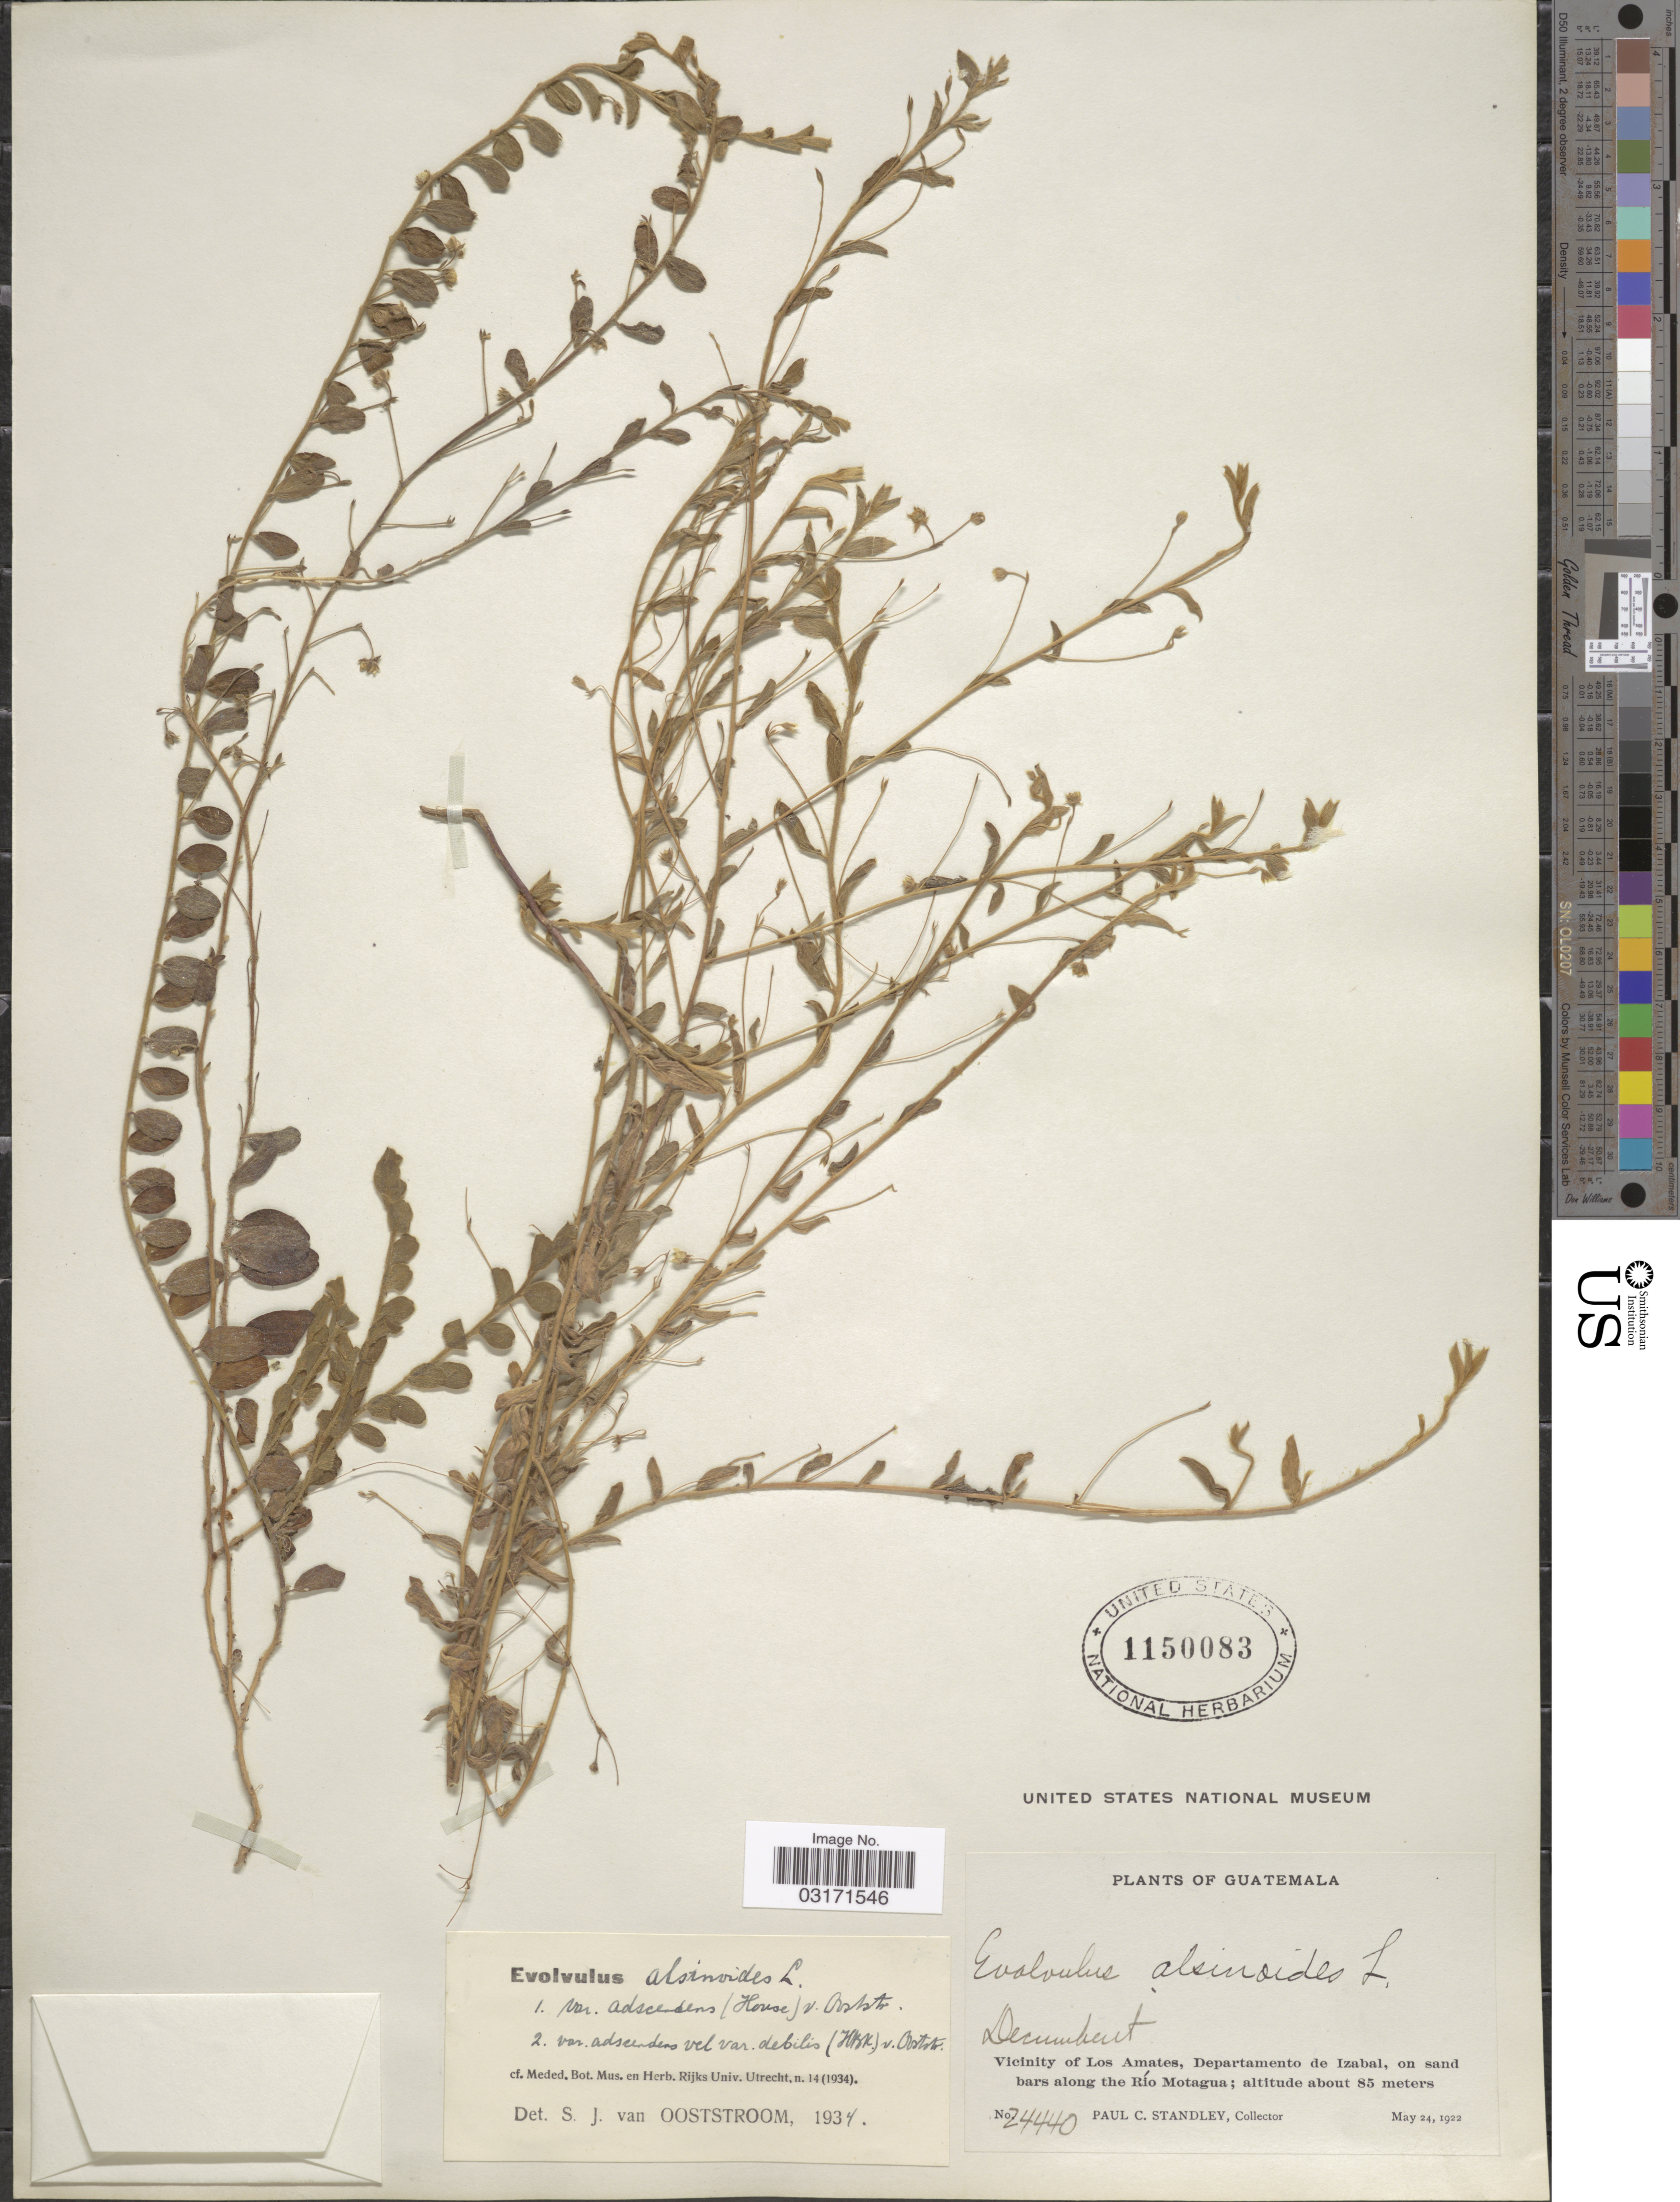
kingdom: Plantae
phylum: Tracheophyta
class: Magnoliopsida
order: Solanales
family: Convolvulaceae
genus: Evolvulus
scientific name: Evolvulus alsinoides var. adscendens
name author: (House) Ooststr.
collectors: P. C. Standley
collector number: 24440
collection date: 1922-05-24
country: Guatemala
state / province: Izabal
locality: Vicinity of Los Amates, Departamento de Izabal, on sand bars along the Río Motagua.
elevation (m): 85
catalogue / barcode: US 1150083